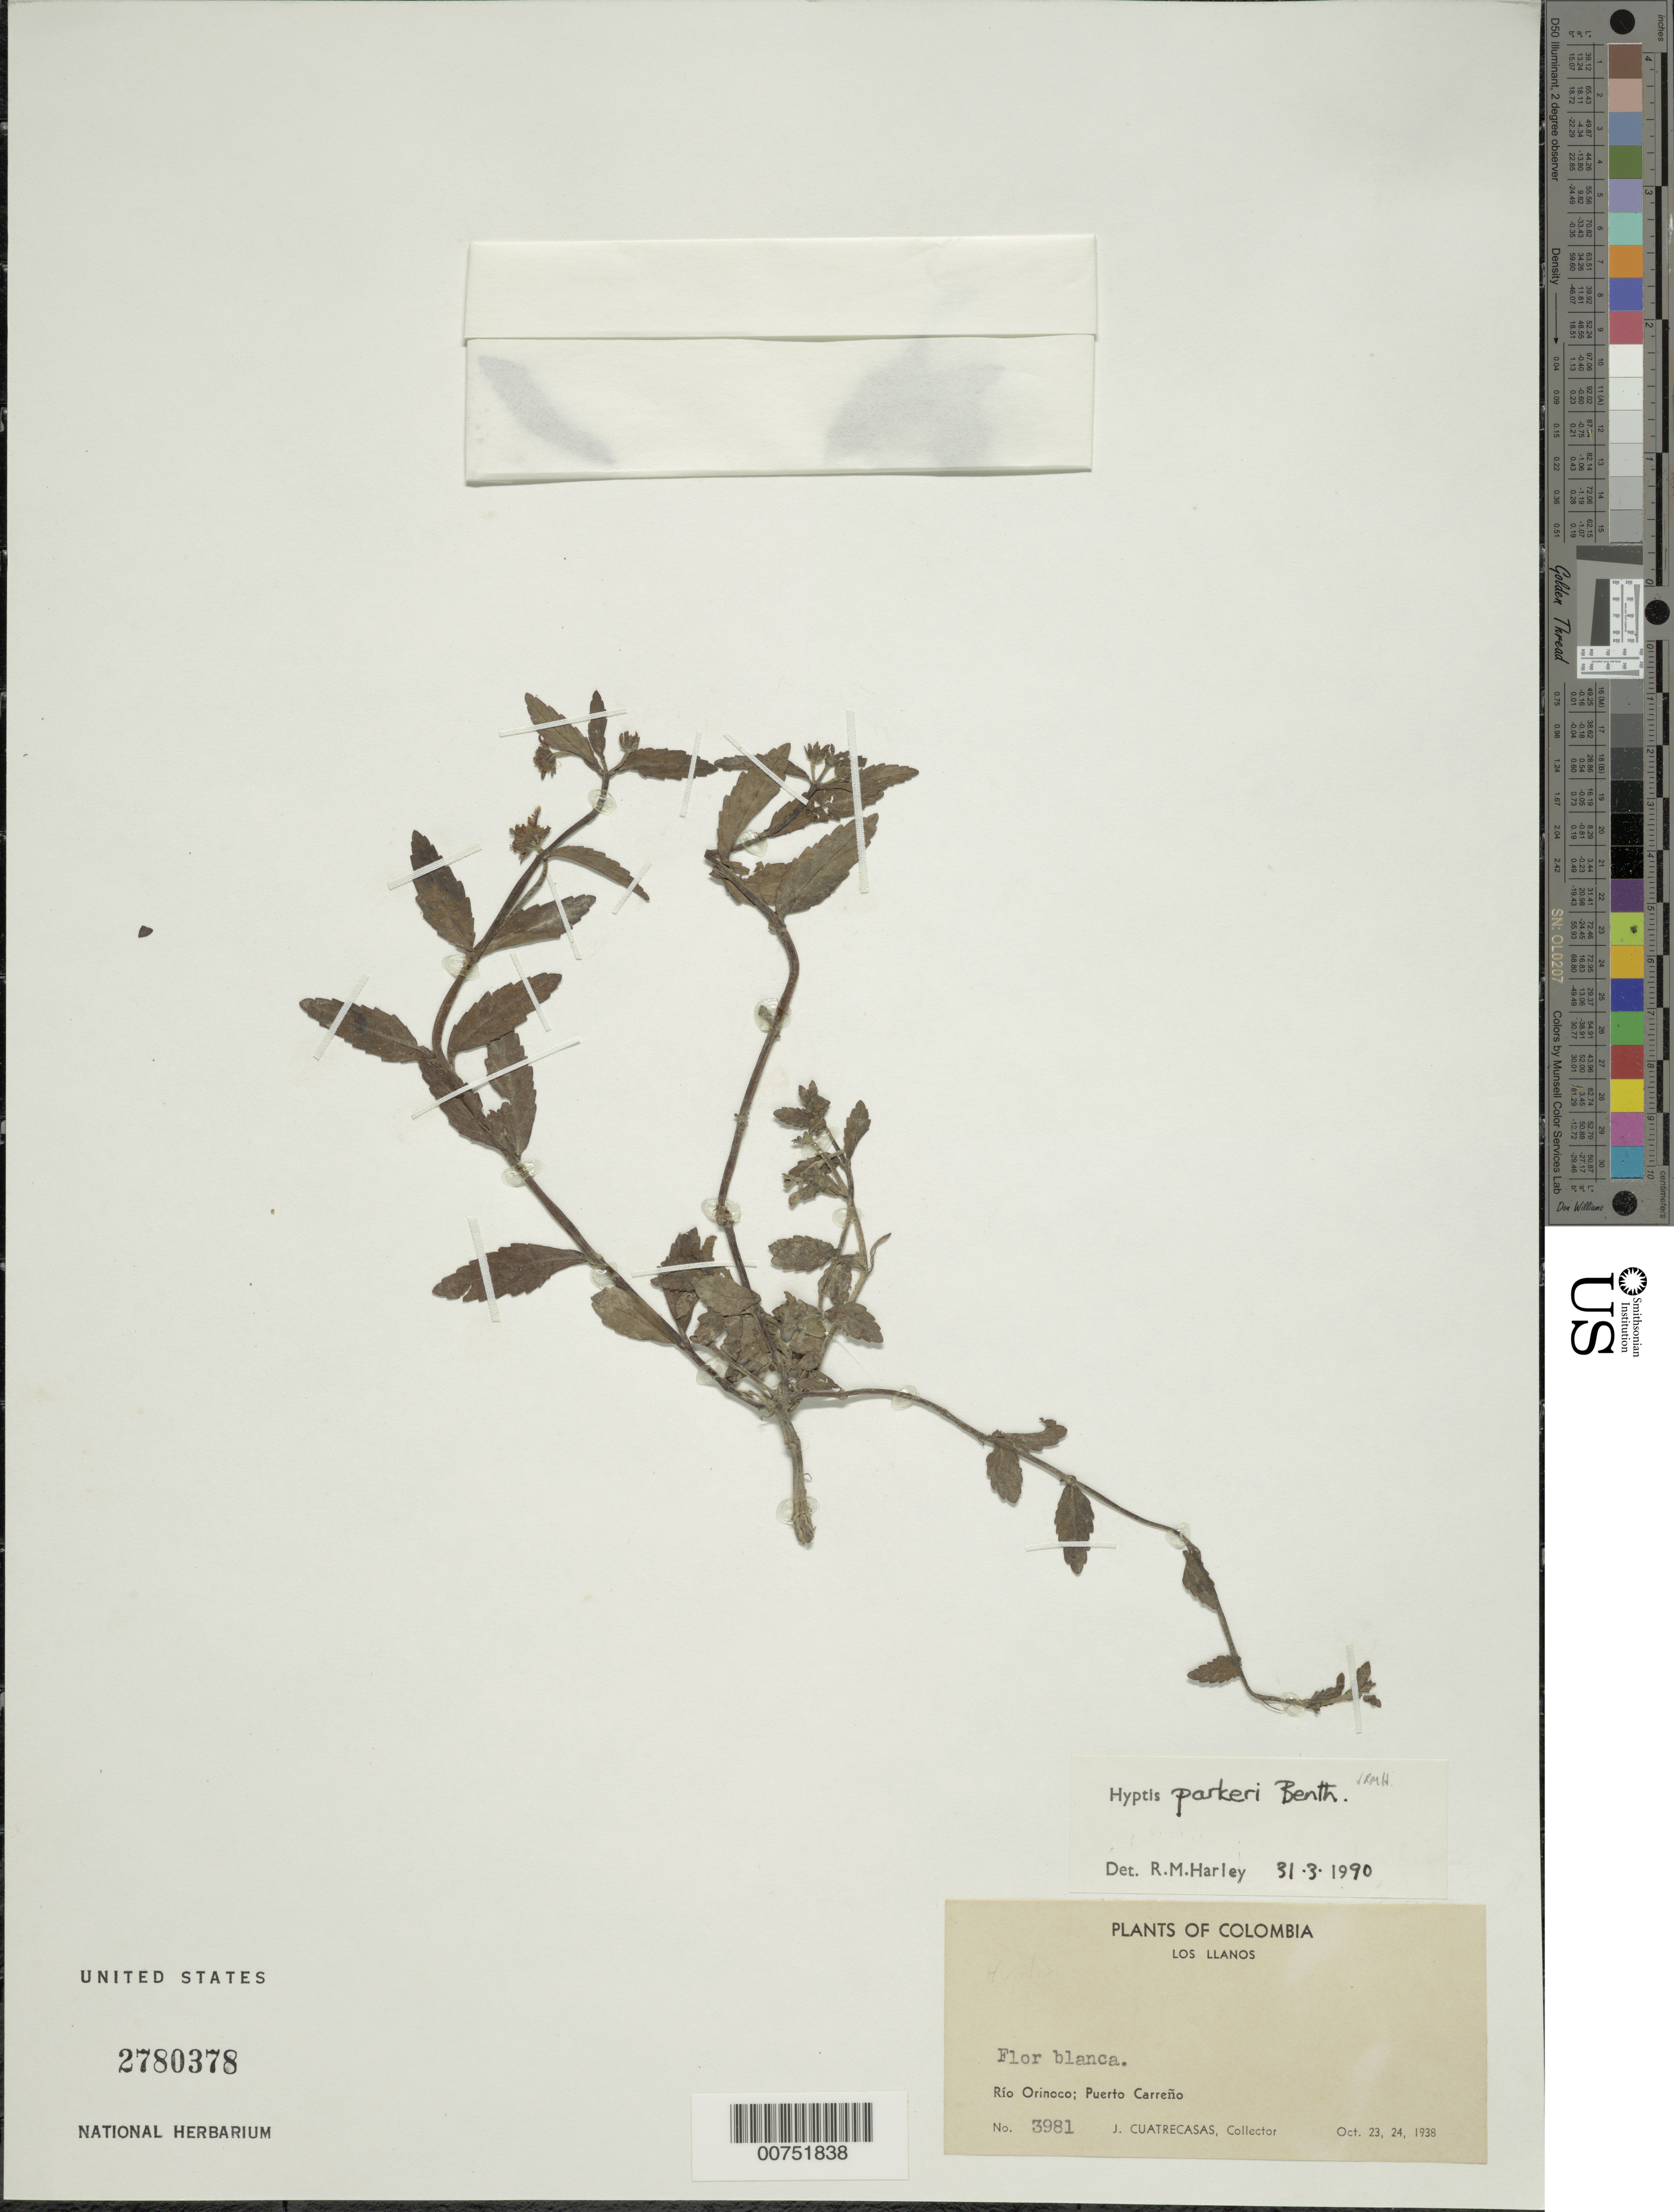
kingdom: Plantae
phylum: Tracheophyta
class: Magnoliopsida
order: Lamiales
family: Lamiaceae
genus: Hyptis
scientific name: Hyptis parkeri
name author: Benth.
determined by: Harley, R. M.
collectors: J. Cuatrecasas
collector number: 3981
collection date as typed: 23-Oct-38 to 24-Oct-38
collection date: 1938-10-23/1938-10-24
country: Colombia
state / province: Los Llanos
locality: Puerto Carreño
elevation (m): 1200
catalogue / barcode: US 2780378